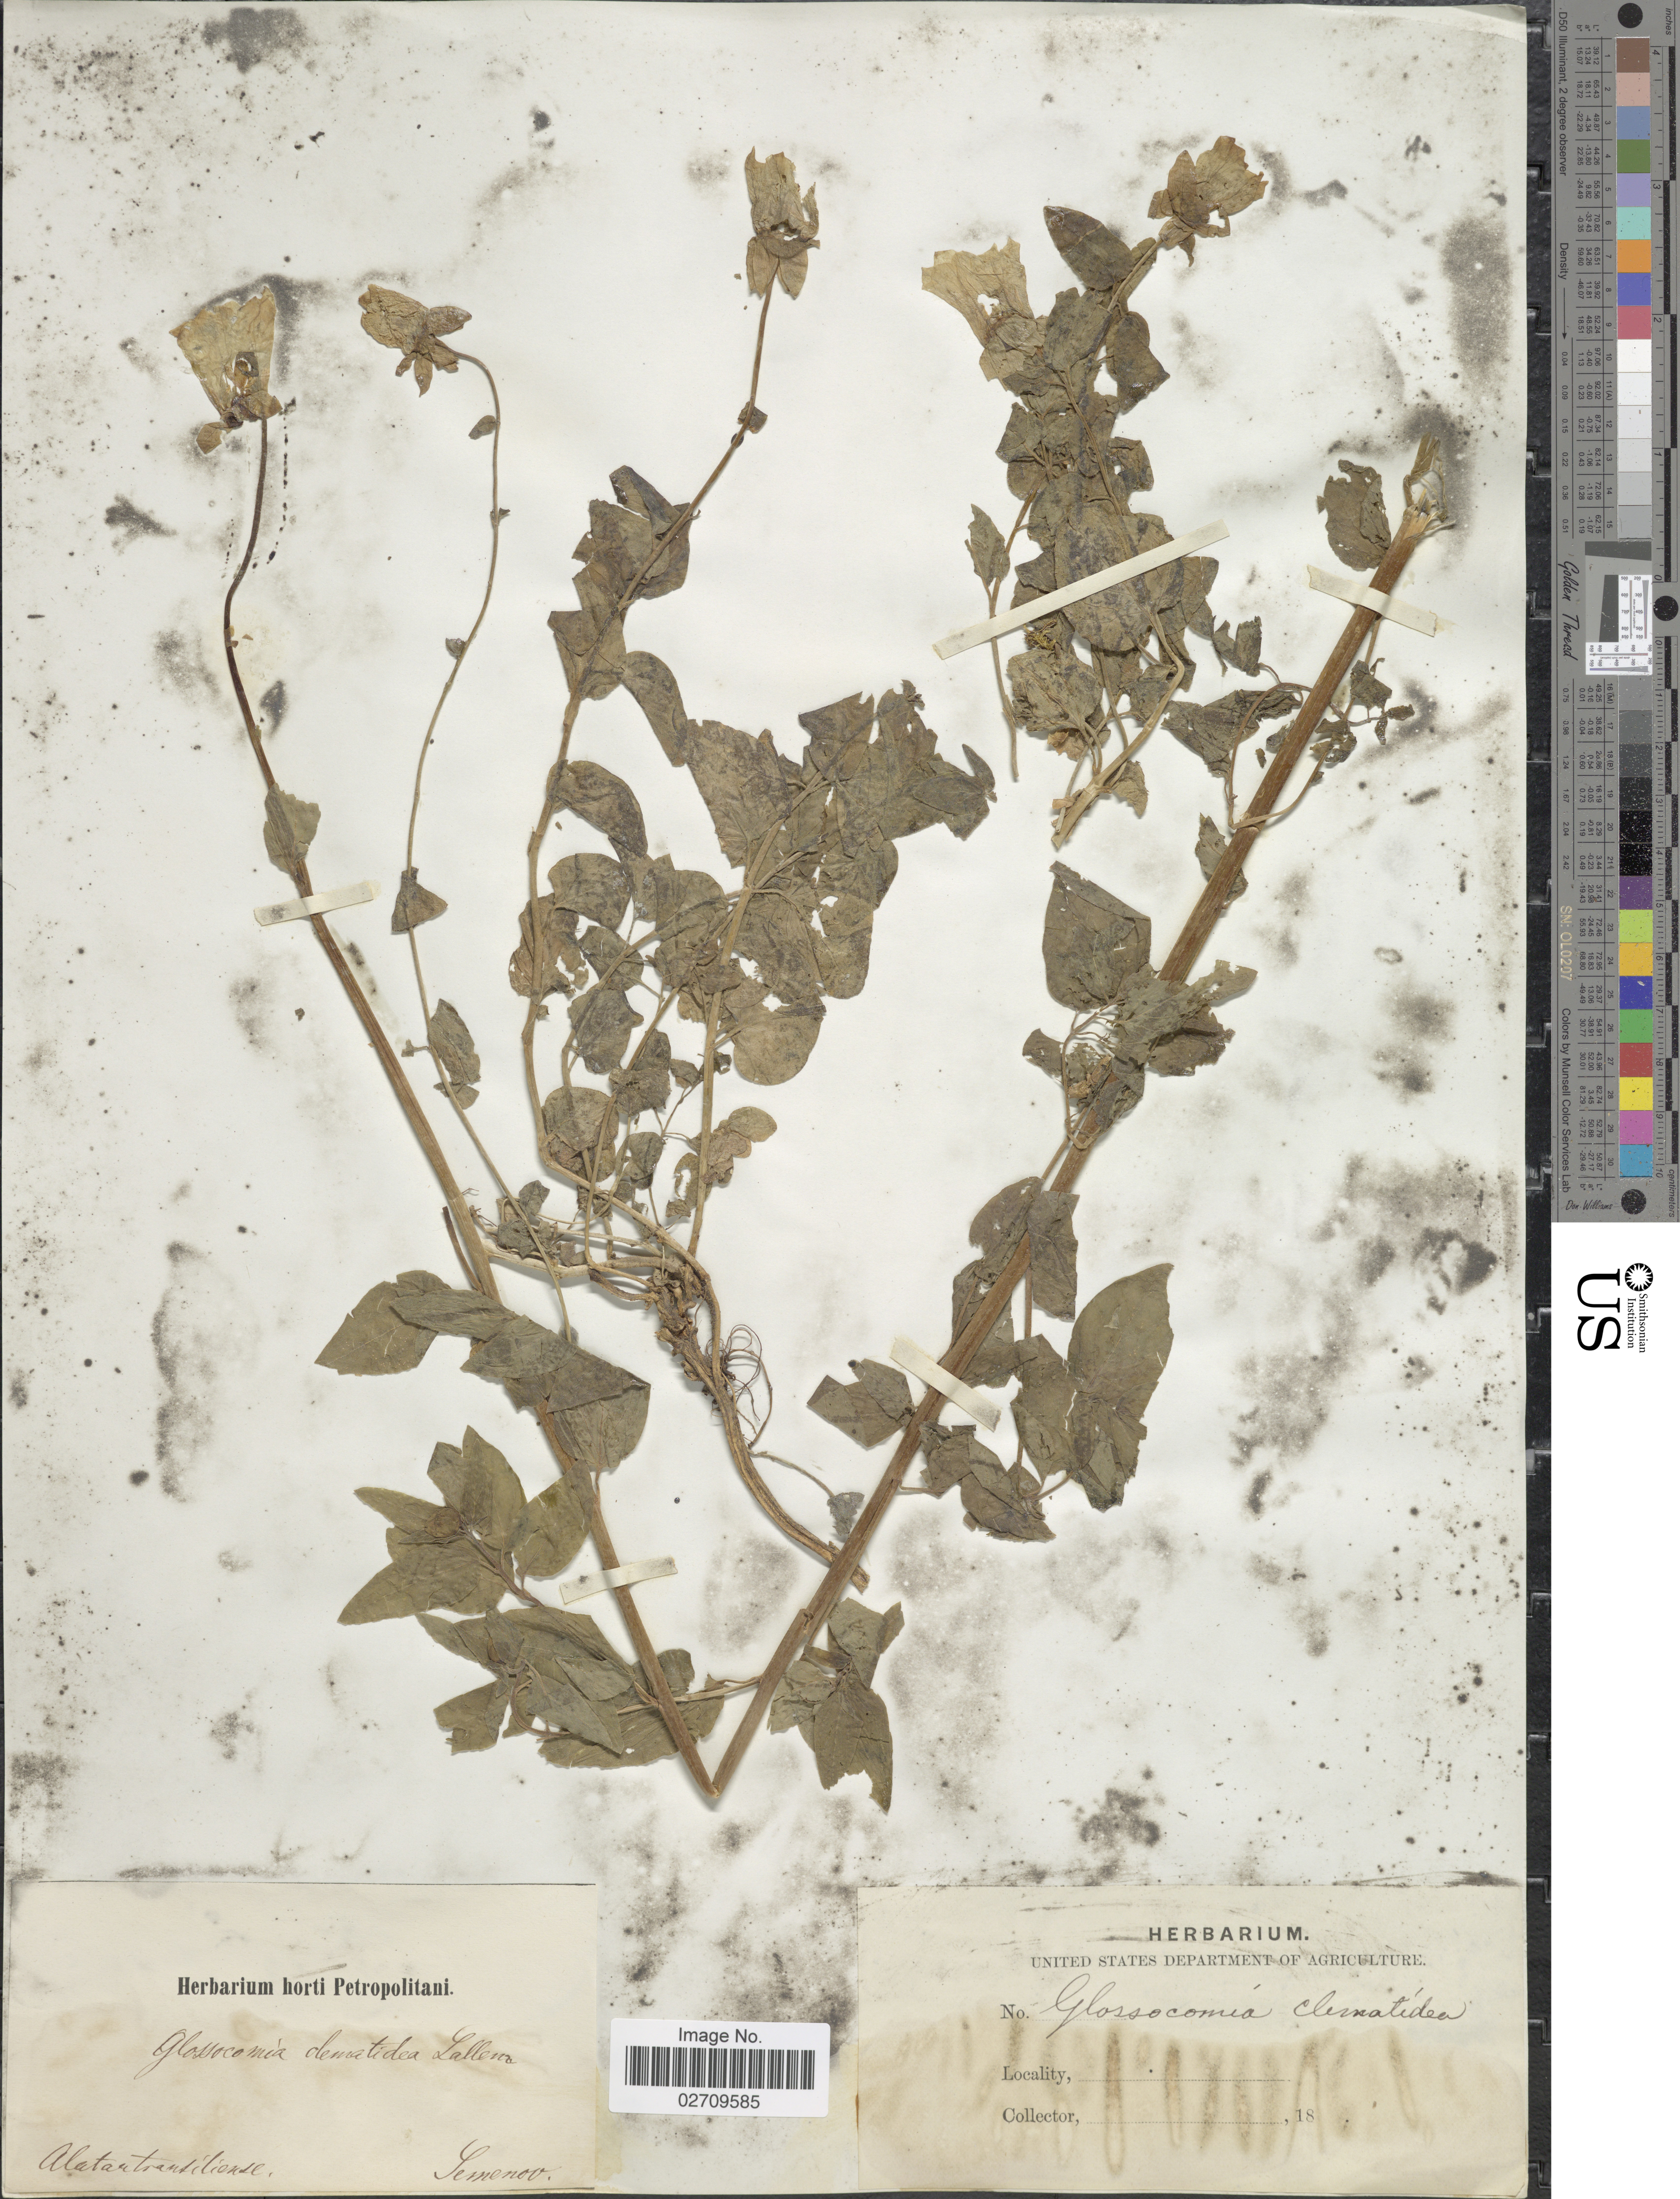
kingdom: Plantae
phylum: Tracheophyta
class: Magnoliopsida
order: Asterales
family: Campanulaceae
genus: Codonopsis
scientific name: Codonopsis clematidea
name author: (Schrenk) C.B. Clarke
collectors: -- Semenov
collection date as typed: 18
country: Kazakhstan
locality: Alatau transiliense